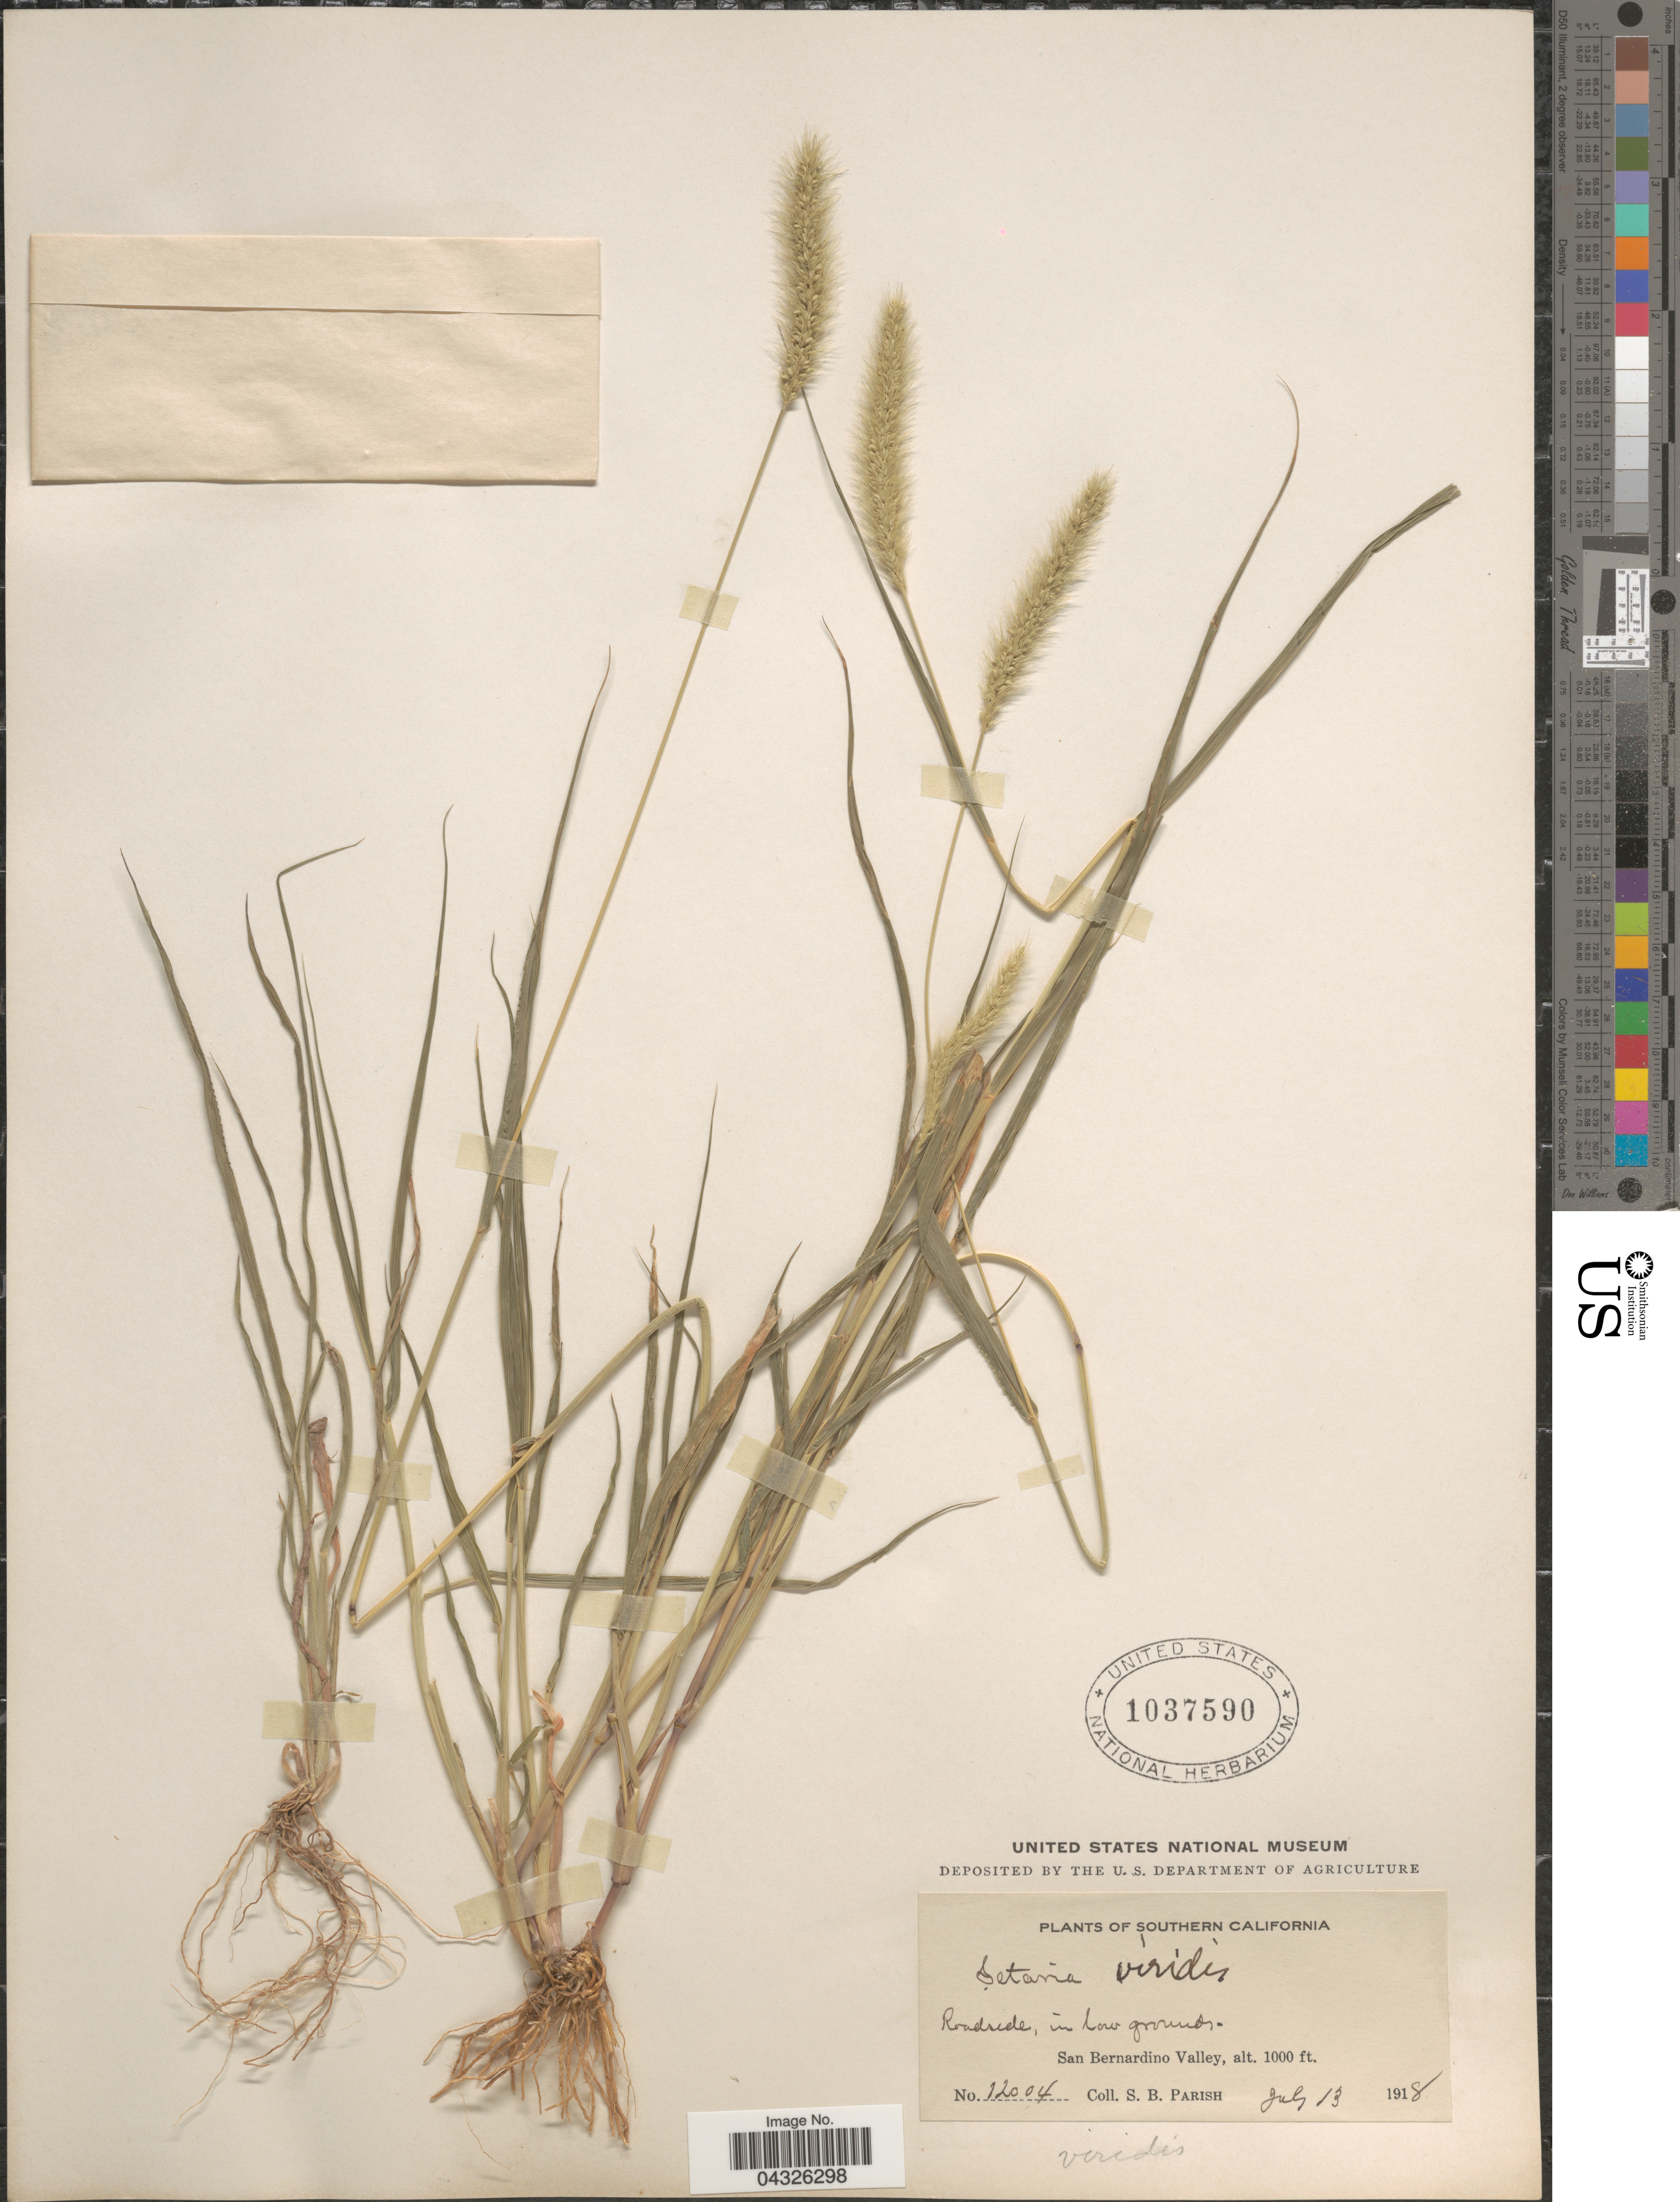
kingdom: Plantae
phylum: Tracheophyta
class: Liliopsida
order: Poales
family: Poaceae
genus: Setaria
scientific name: Setaria viridis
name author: (L.) P. Beauv.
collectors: S. B. Parish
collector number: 12004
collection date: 1918-07-13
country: United States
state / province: California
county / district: San Bernardino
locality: Southern California. Roadside, in low grounds. San Bernardino Valley.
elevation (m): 305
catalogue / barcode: US 1037590